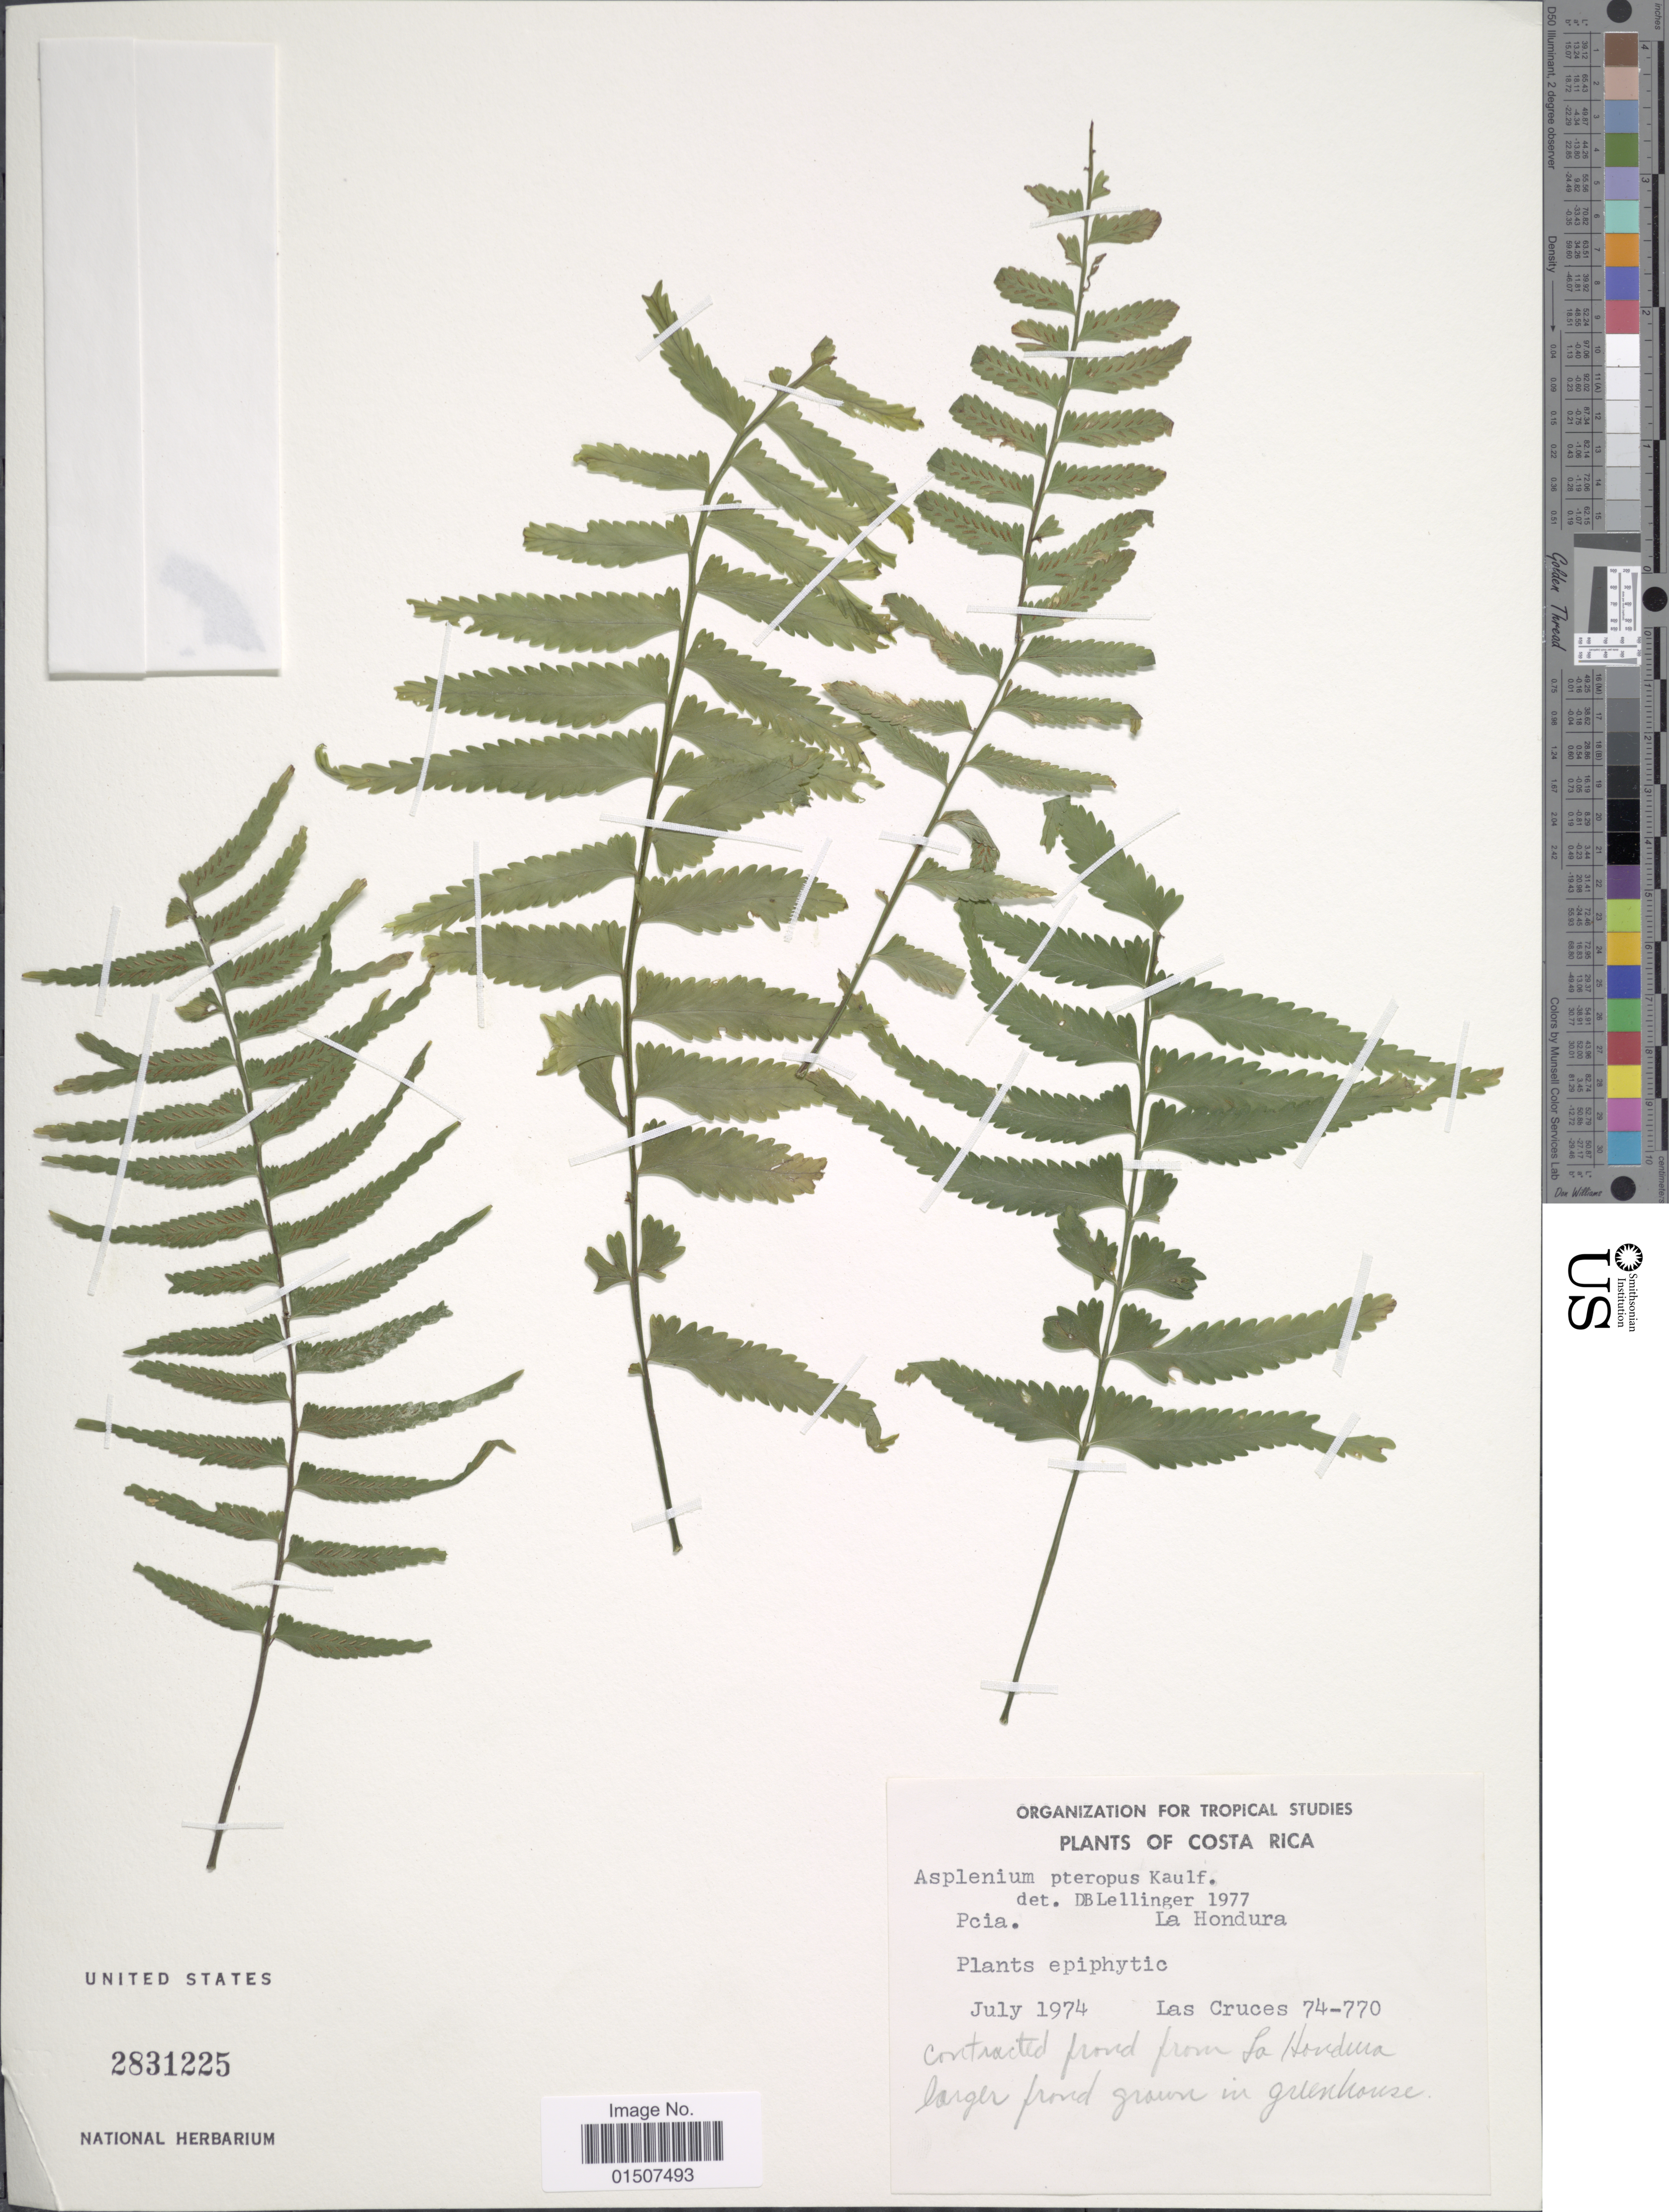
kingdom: Plantae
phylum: Tracheophyta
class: Polypodiopsida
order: Polypodiales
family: Aspleniaceae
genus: Asplenium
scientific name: Asplenium pululahuae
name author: Sodiro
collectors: Las Cruces Botanical Garden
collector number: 74-770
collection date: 1974-07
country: Costa Rica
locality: In greenhouse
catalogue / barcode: US 2831225